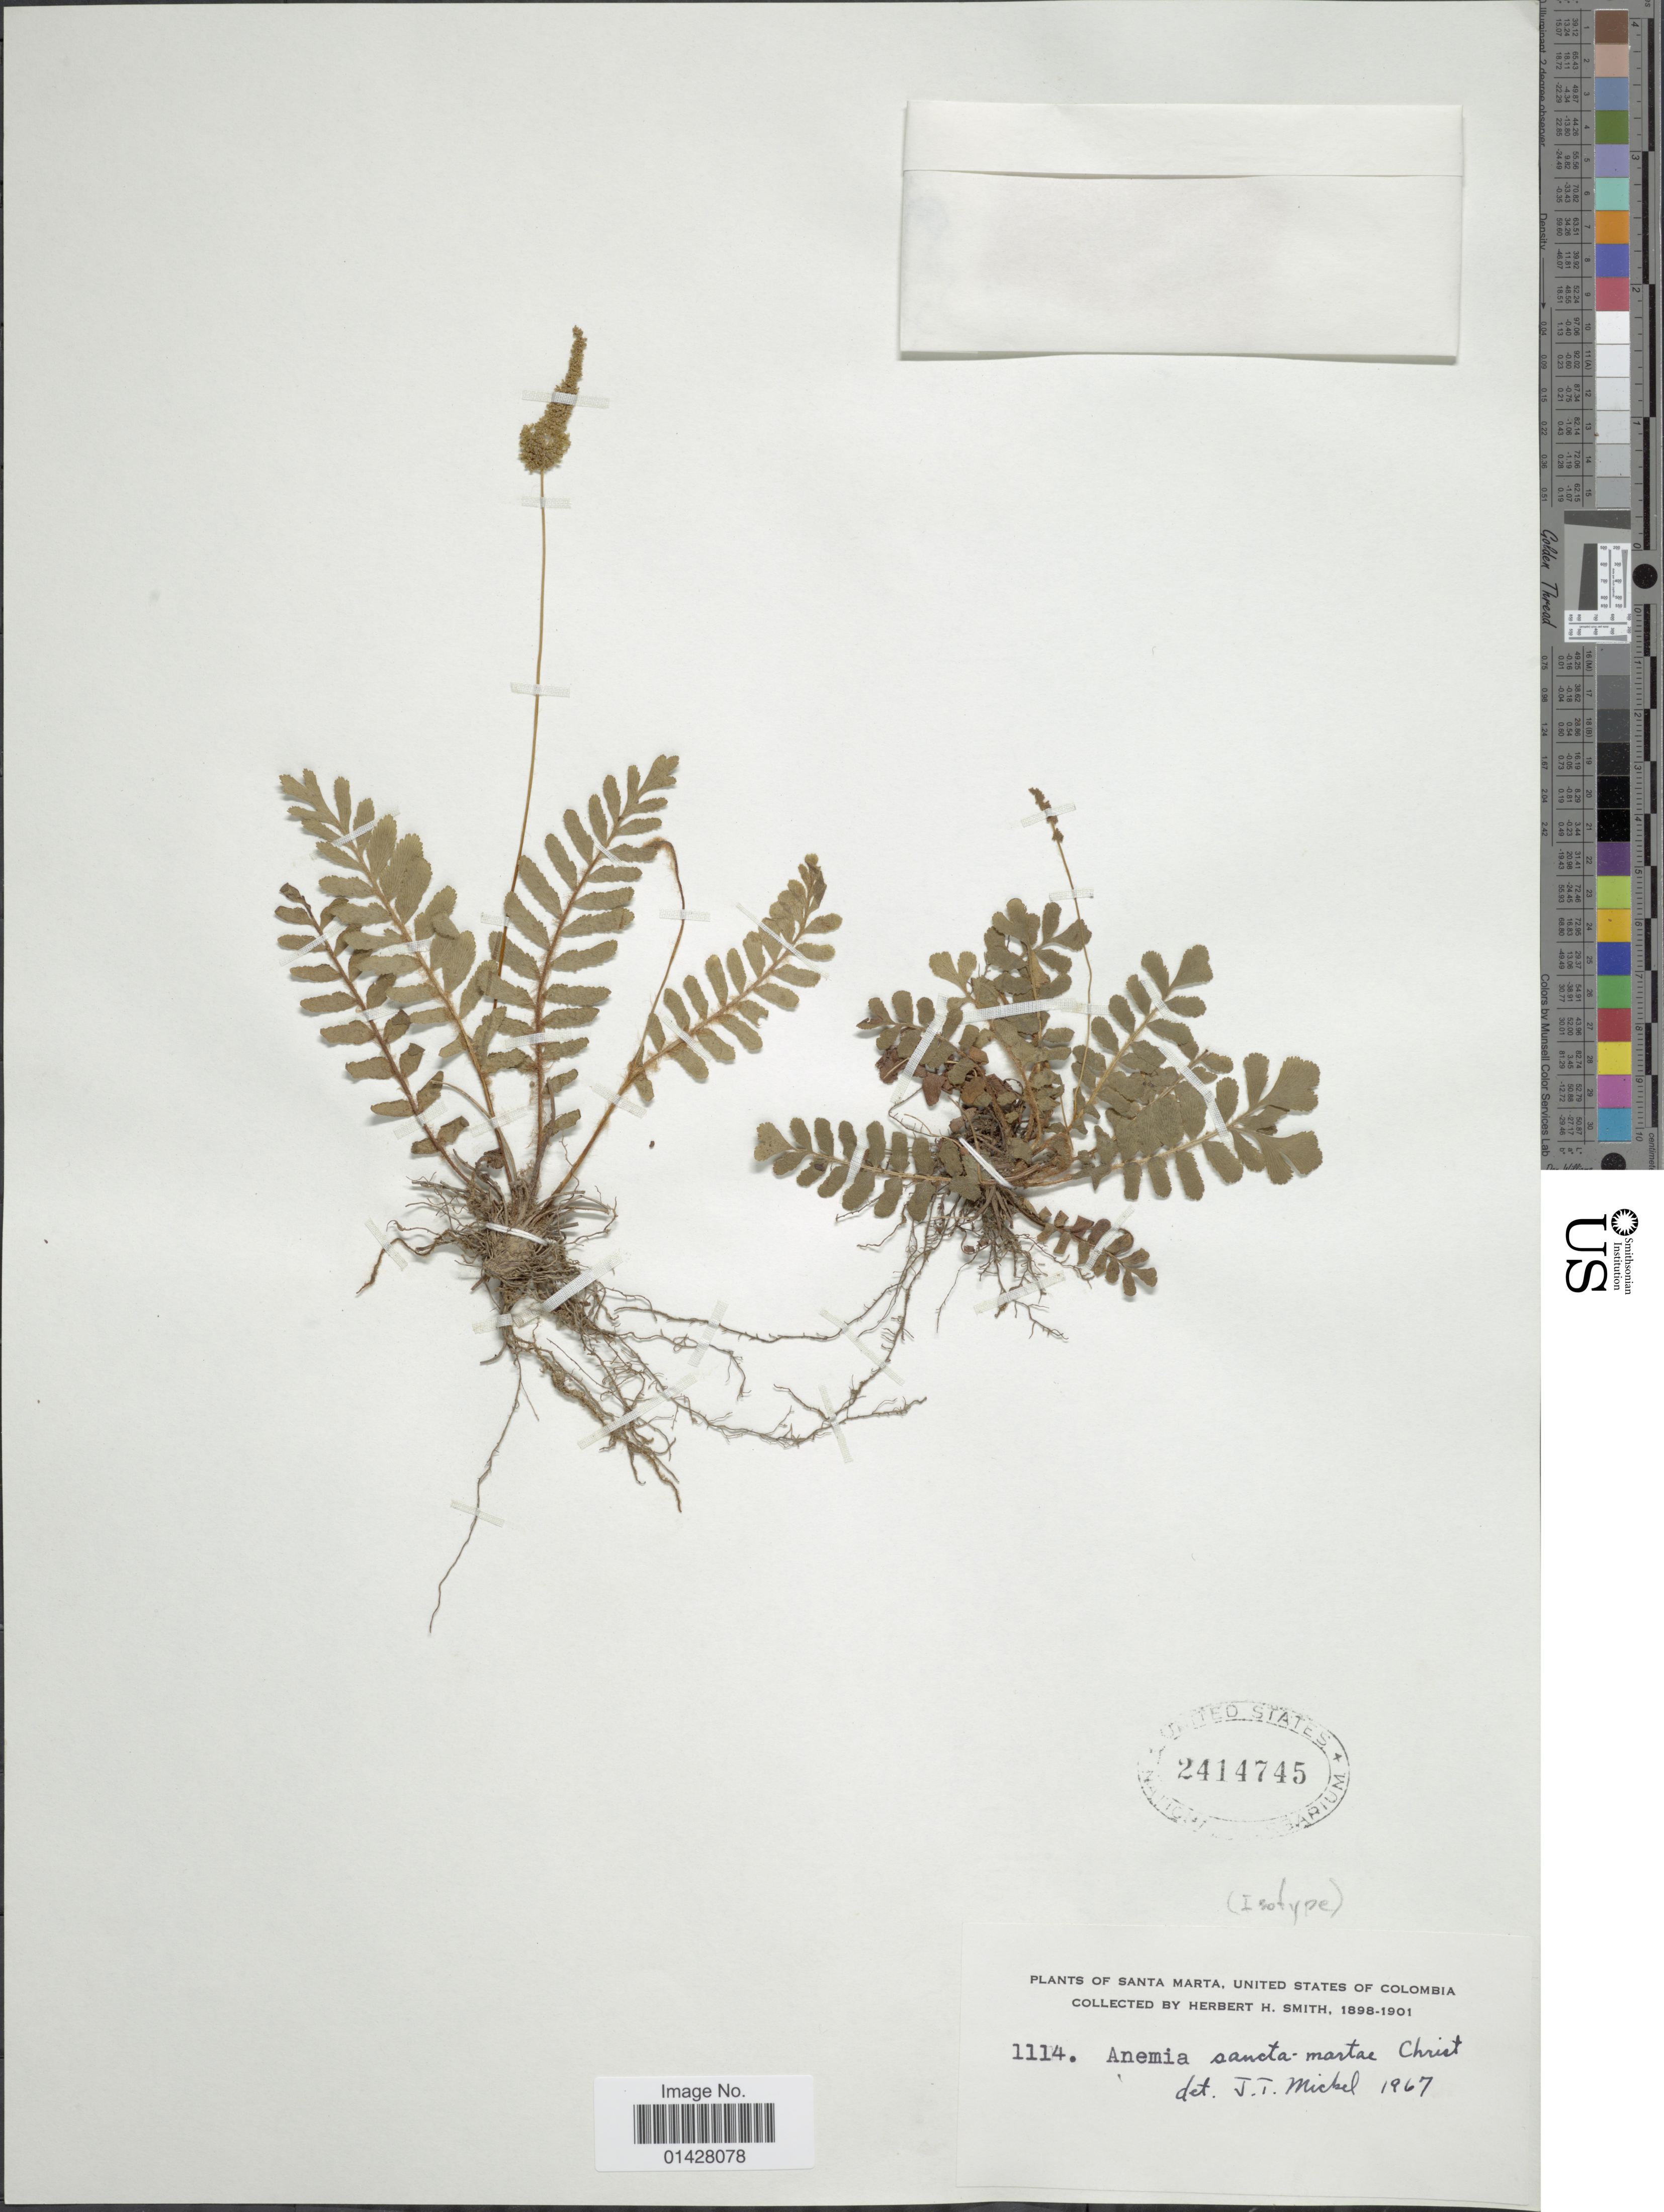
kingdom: Plantae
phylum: Tracheophyta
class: Polypodiopsida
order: Schizaeales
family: Anemiaceae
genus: Anemia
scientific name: Anemia sanctae-martae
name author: Christ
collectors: Herbert H. Smith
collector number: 1114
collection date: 1898/1901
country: Colombia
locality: Santa Marta, United States of Columbia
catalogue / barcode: US 2414745